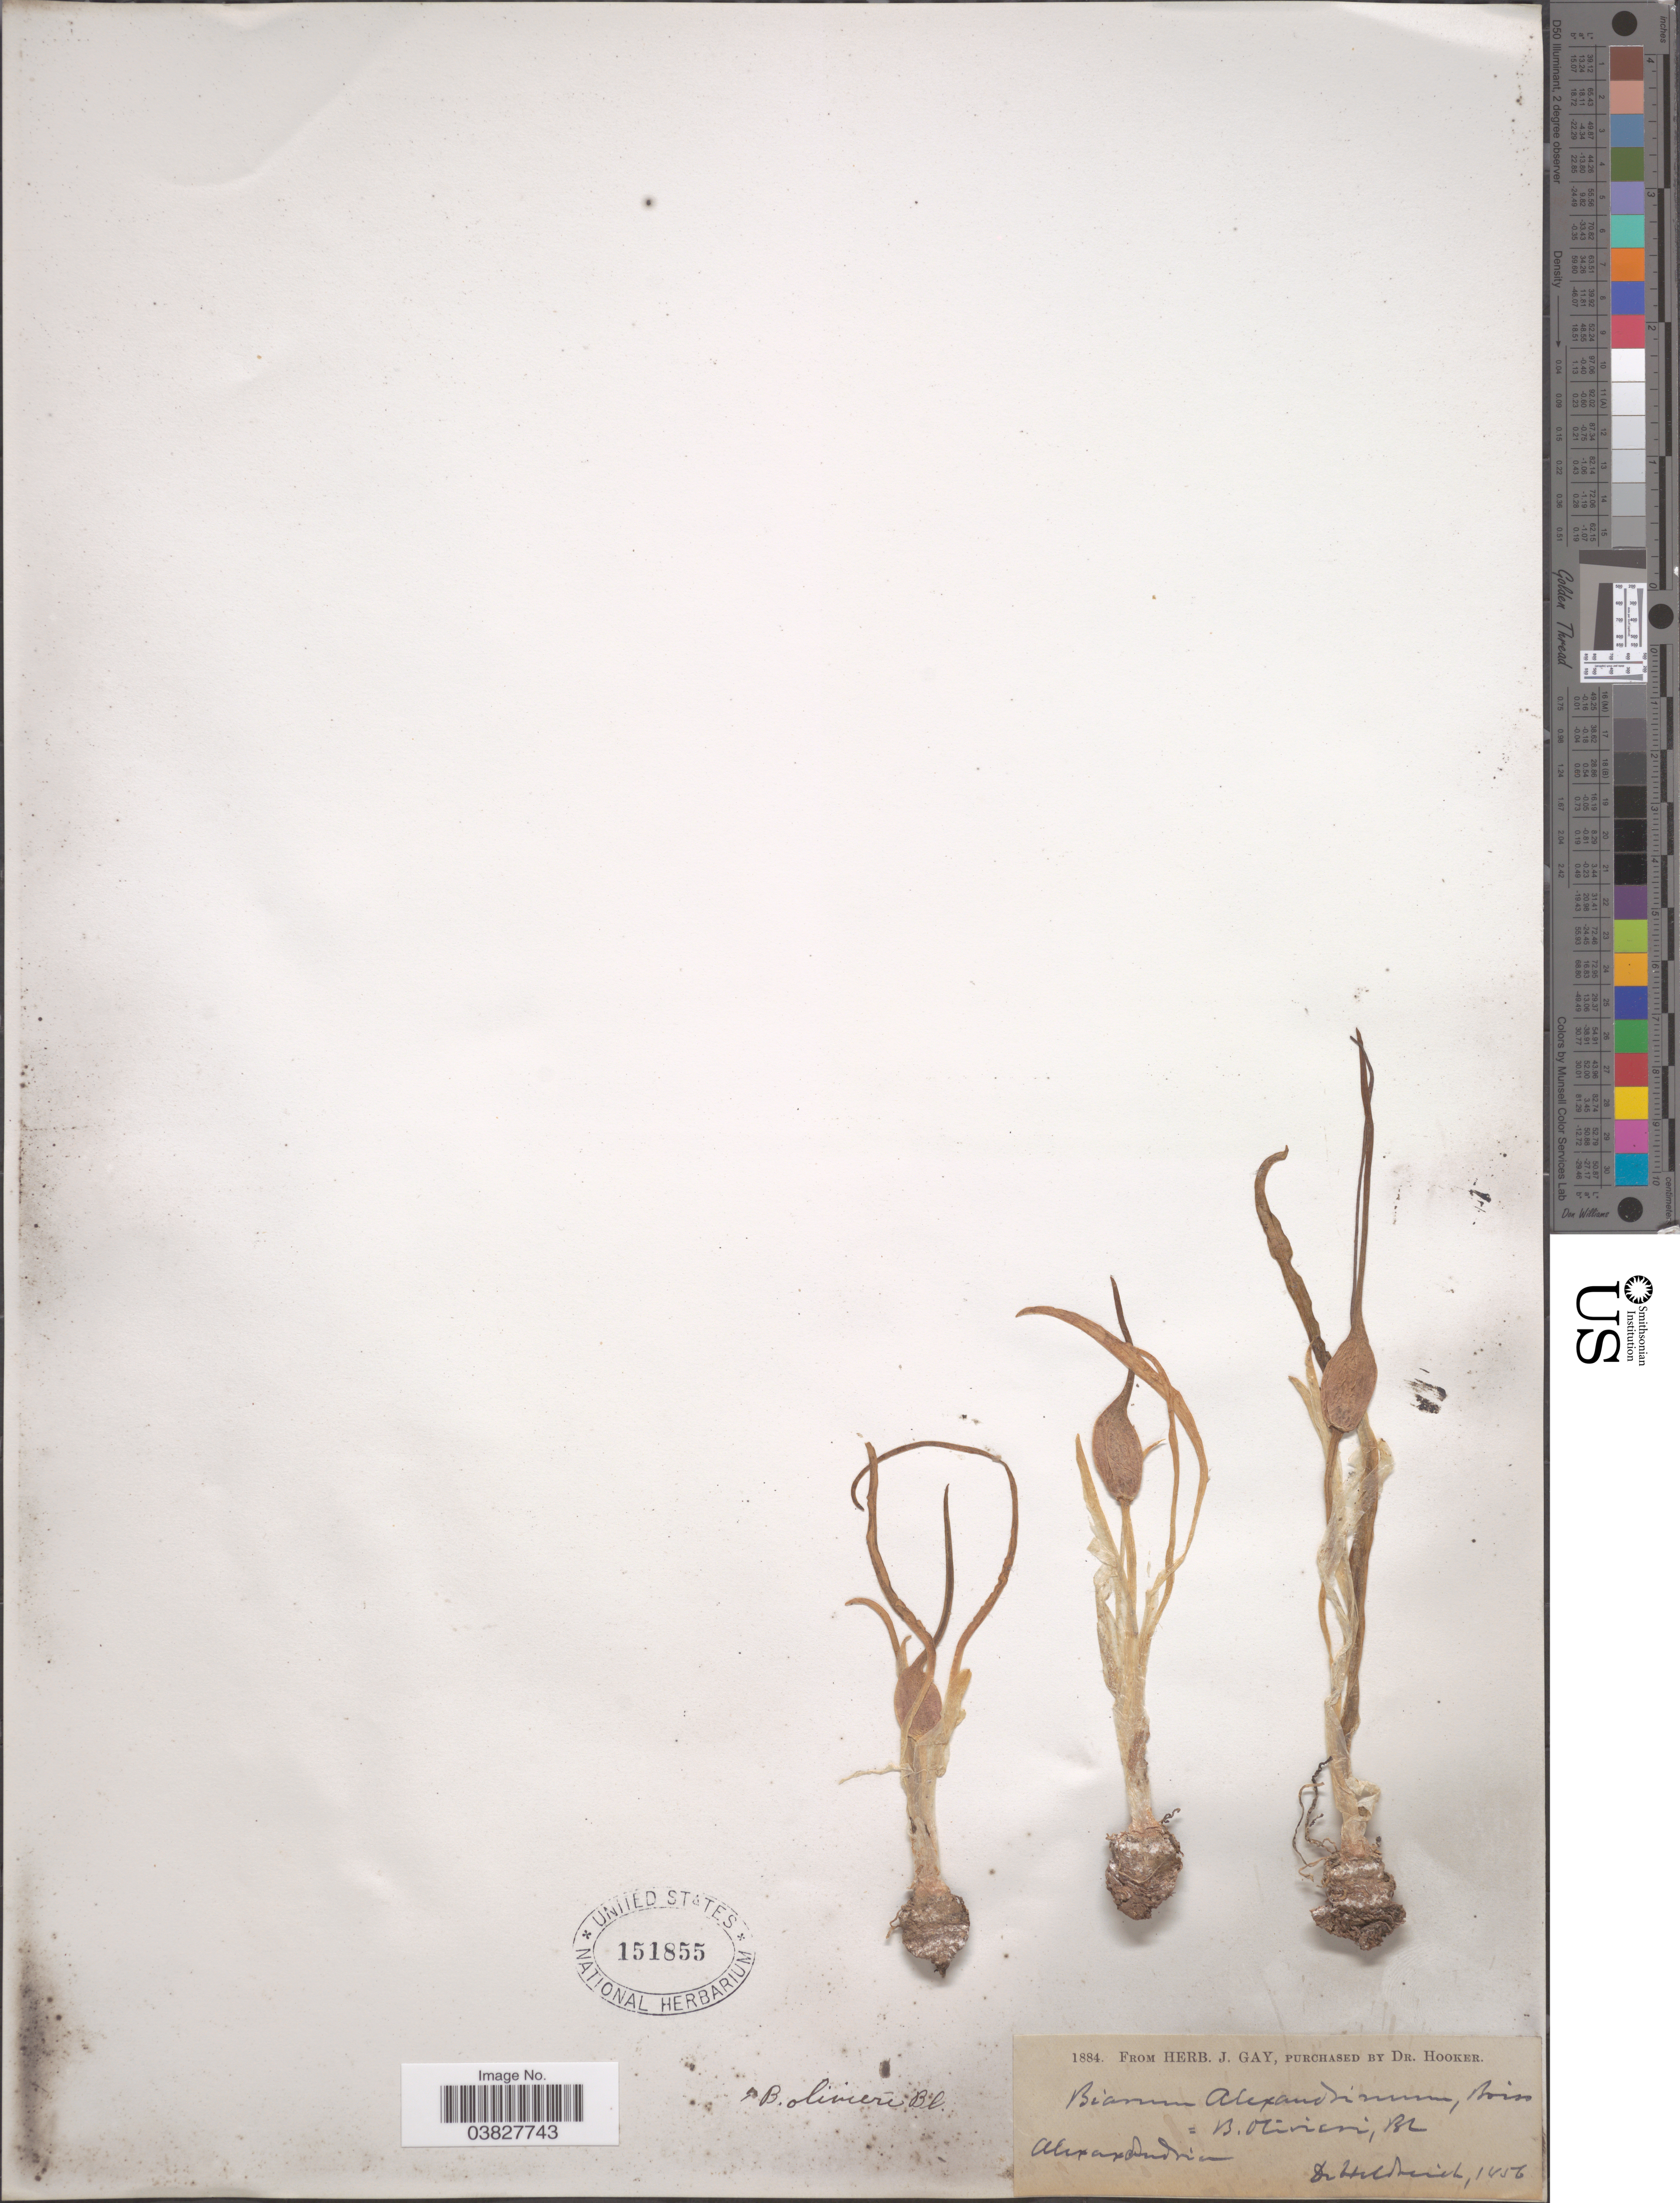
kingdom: Plantae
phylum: Tracheophyta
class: Liliopsida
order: Alismatales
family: Araceae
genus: Biarum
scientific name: Biarum olivieri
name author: Blume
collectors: Heldreich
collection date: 1856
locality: Alexaxdudria. [interpreted]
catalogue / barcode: US 151855